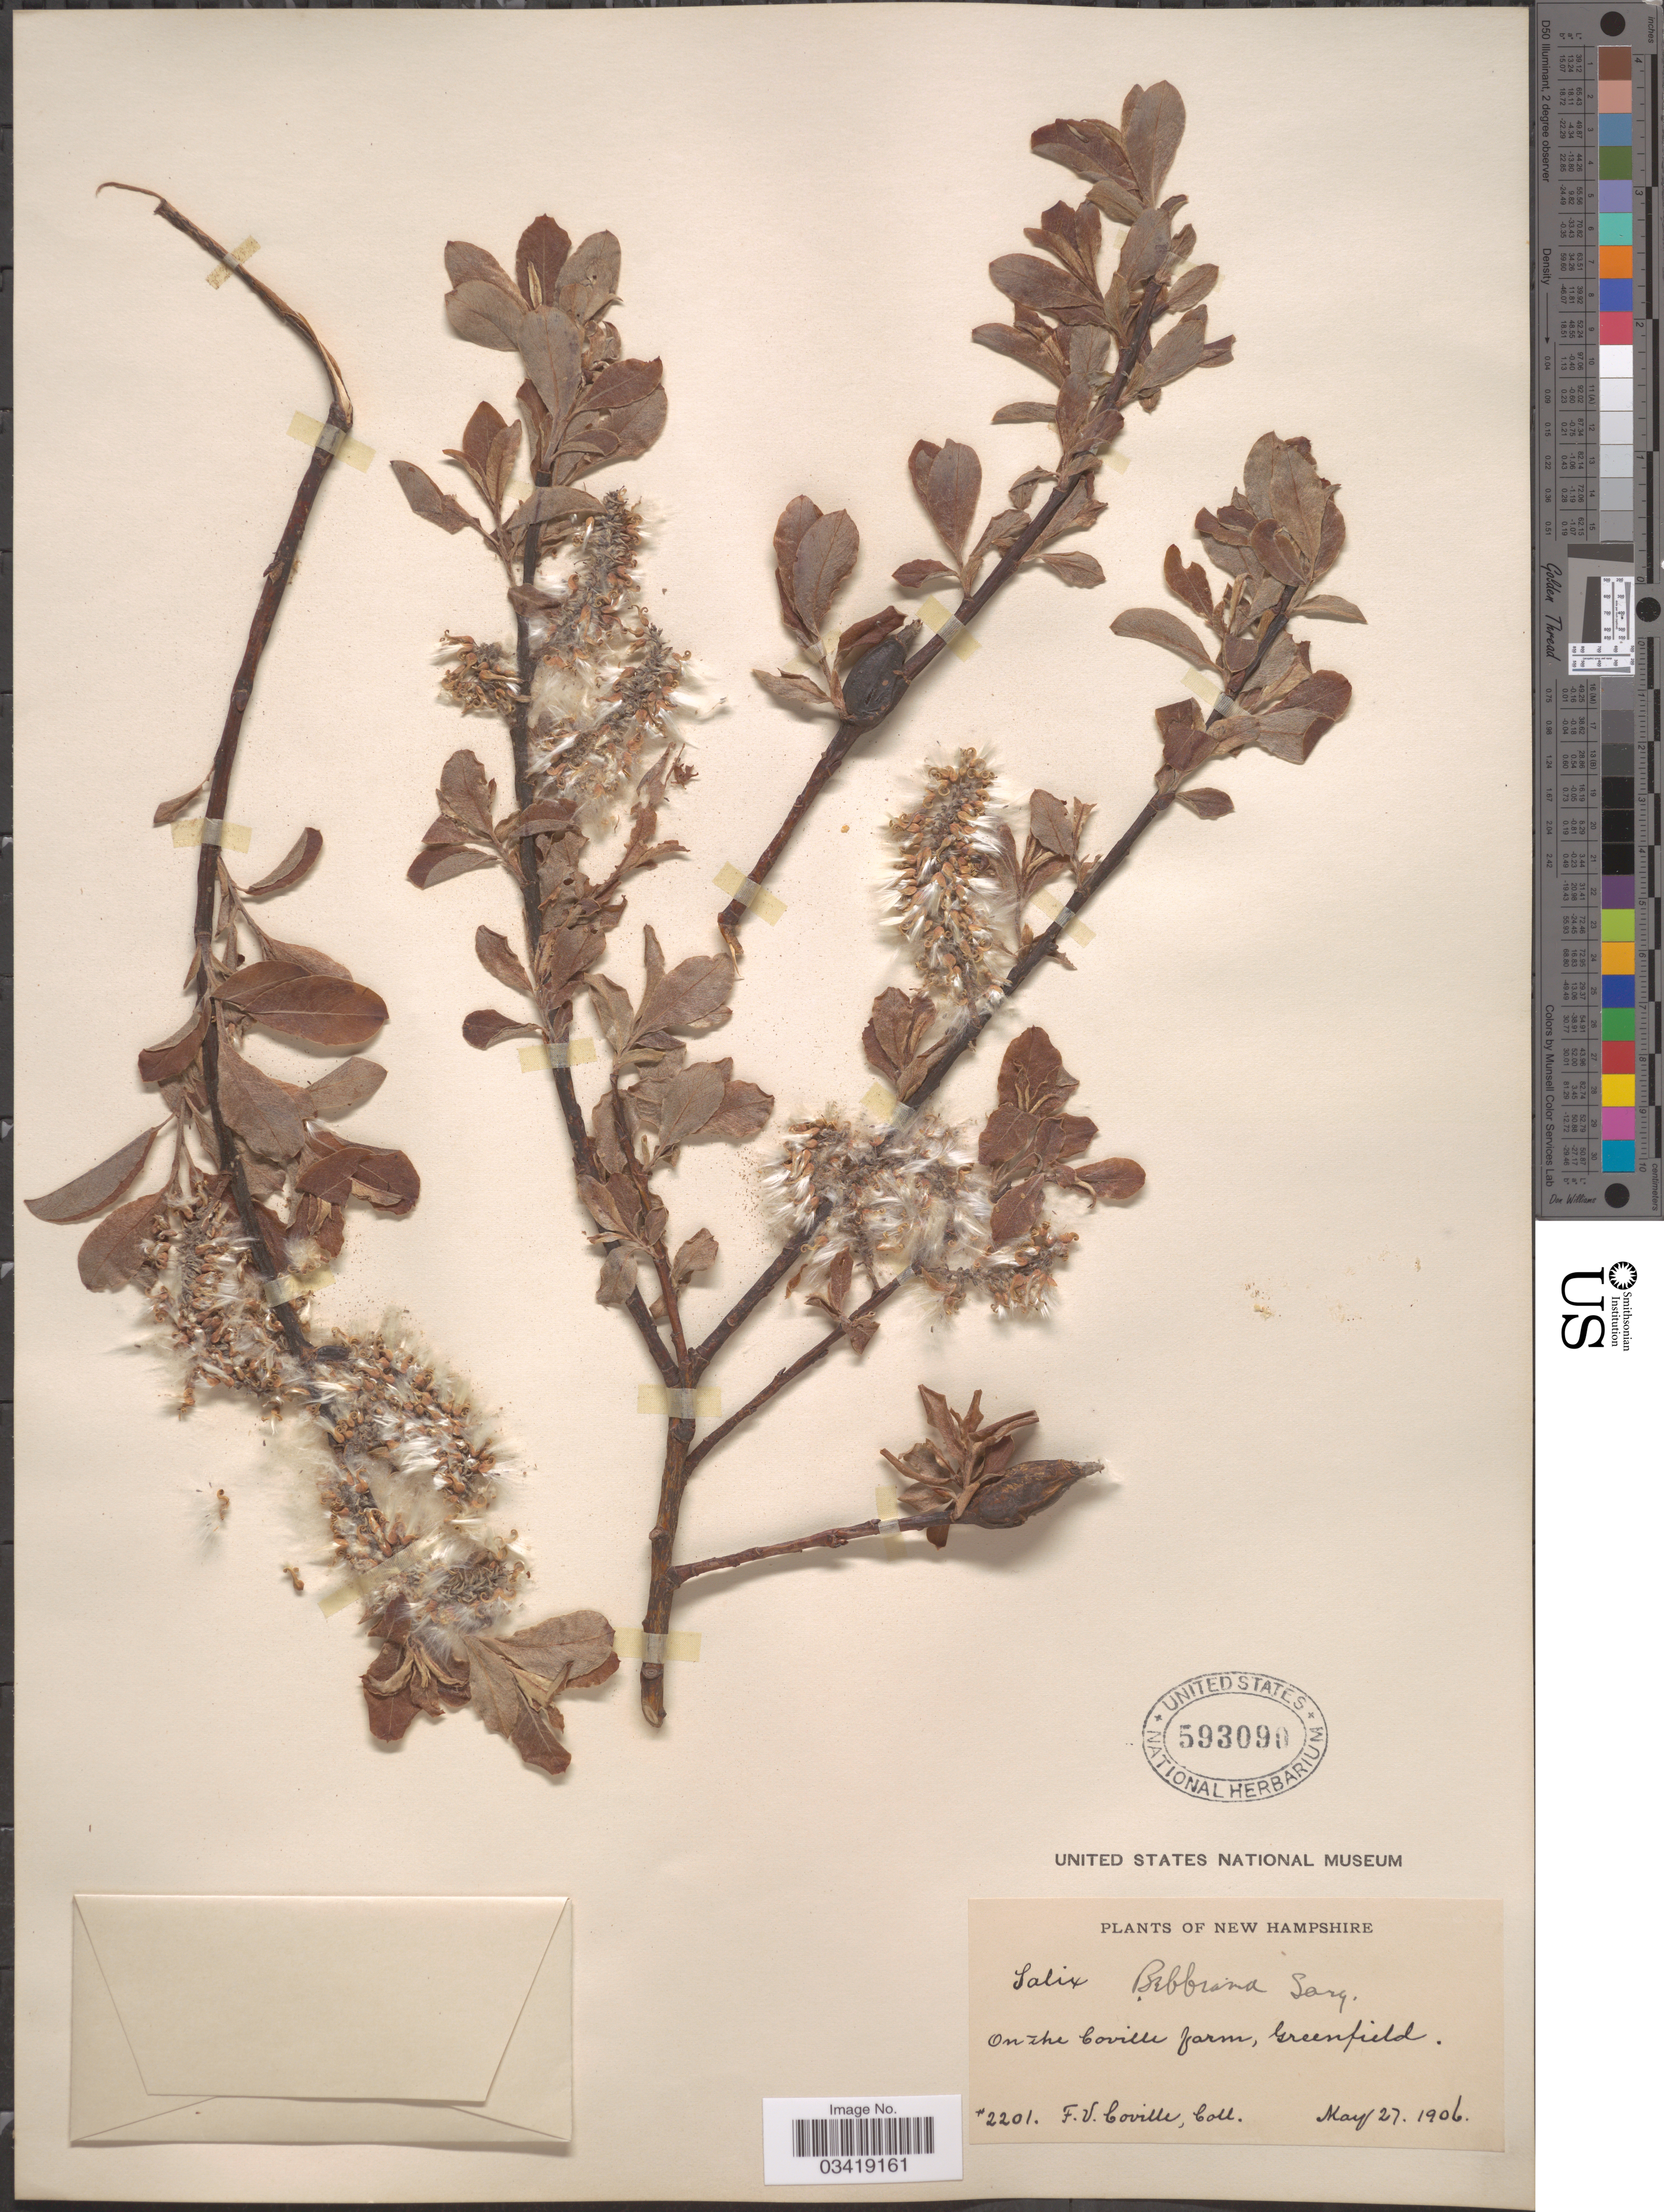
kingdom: Plantae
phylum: Tracheophyta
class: Magnoliopsida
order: Malpighiales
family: Salicaceae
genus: Salix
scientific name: Salix bebbiana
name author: Sarg.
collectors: F. V. Coville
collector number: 2201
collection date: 1906-05-27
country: United States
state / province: New Hampshire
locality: On the Coville farm, Greenfield.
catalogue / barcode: US 593090